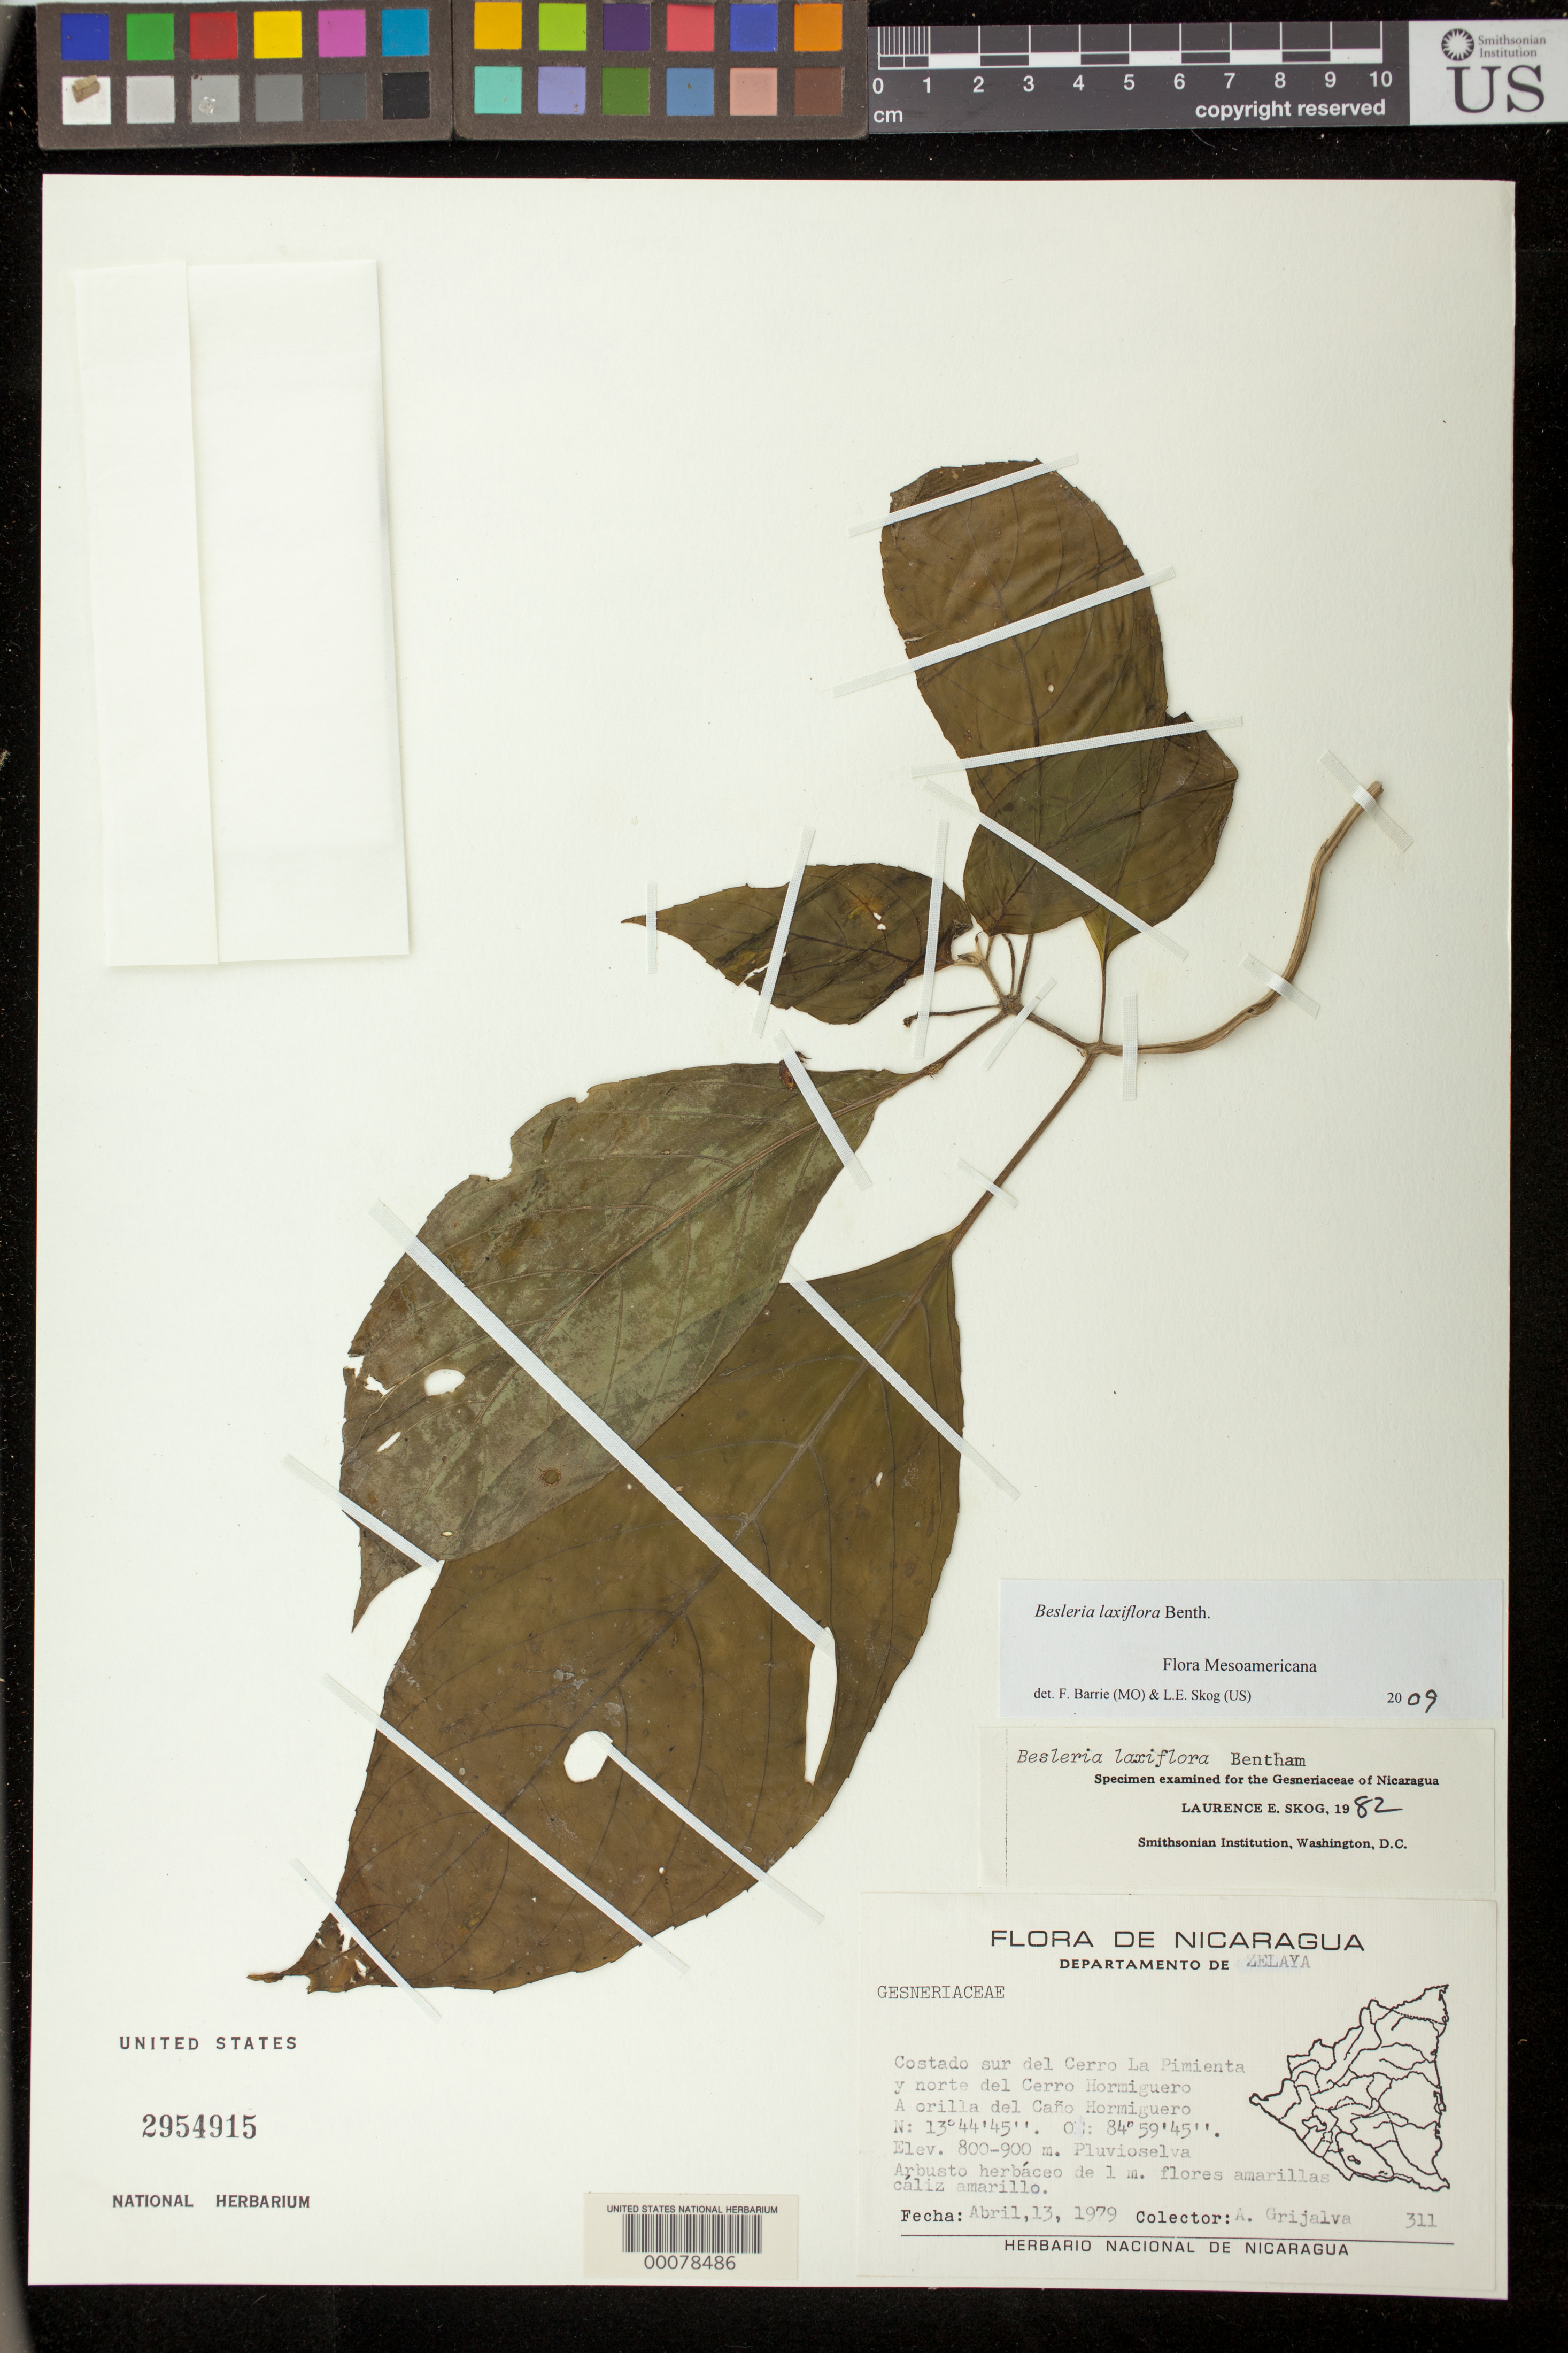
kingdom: Plantae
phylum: Tracheophyta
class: Magnoliopsida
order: Lamiales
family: Gesneriaceae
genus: Besleria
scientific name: Besleria laxiflora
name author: Benth.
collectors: A. Grijalva P.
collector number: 311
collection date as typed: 13 Apr 1979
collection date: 1979-04-13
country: Nicaragua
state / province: Atlántico Norte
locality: Costado Sur del Cerro la Pimenta and north of Cerro Hormiguero, on the border of Cano Hormiguero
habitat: Forest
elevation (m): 800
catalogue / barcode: US 2954915